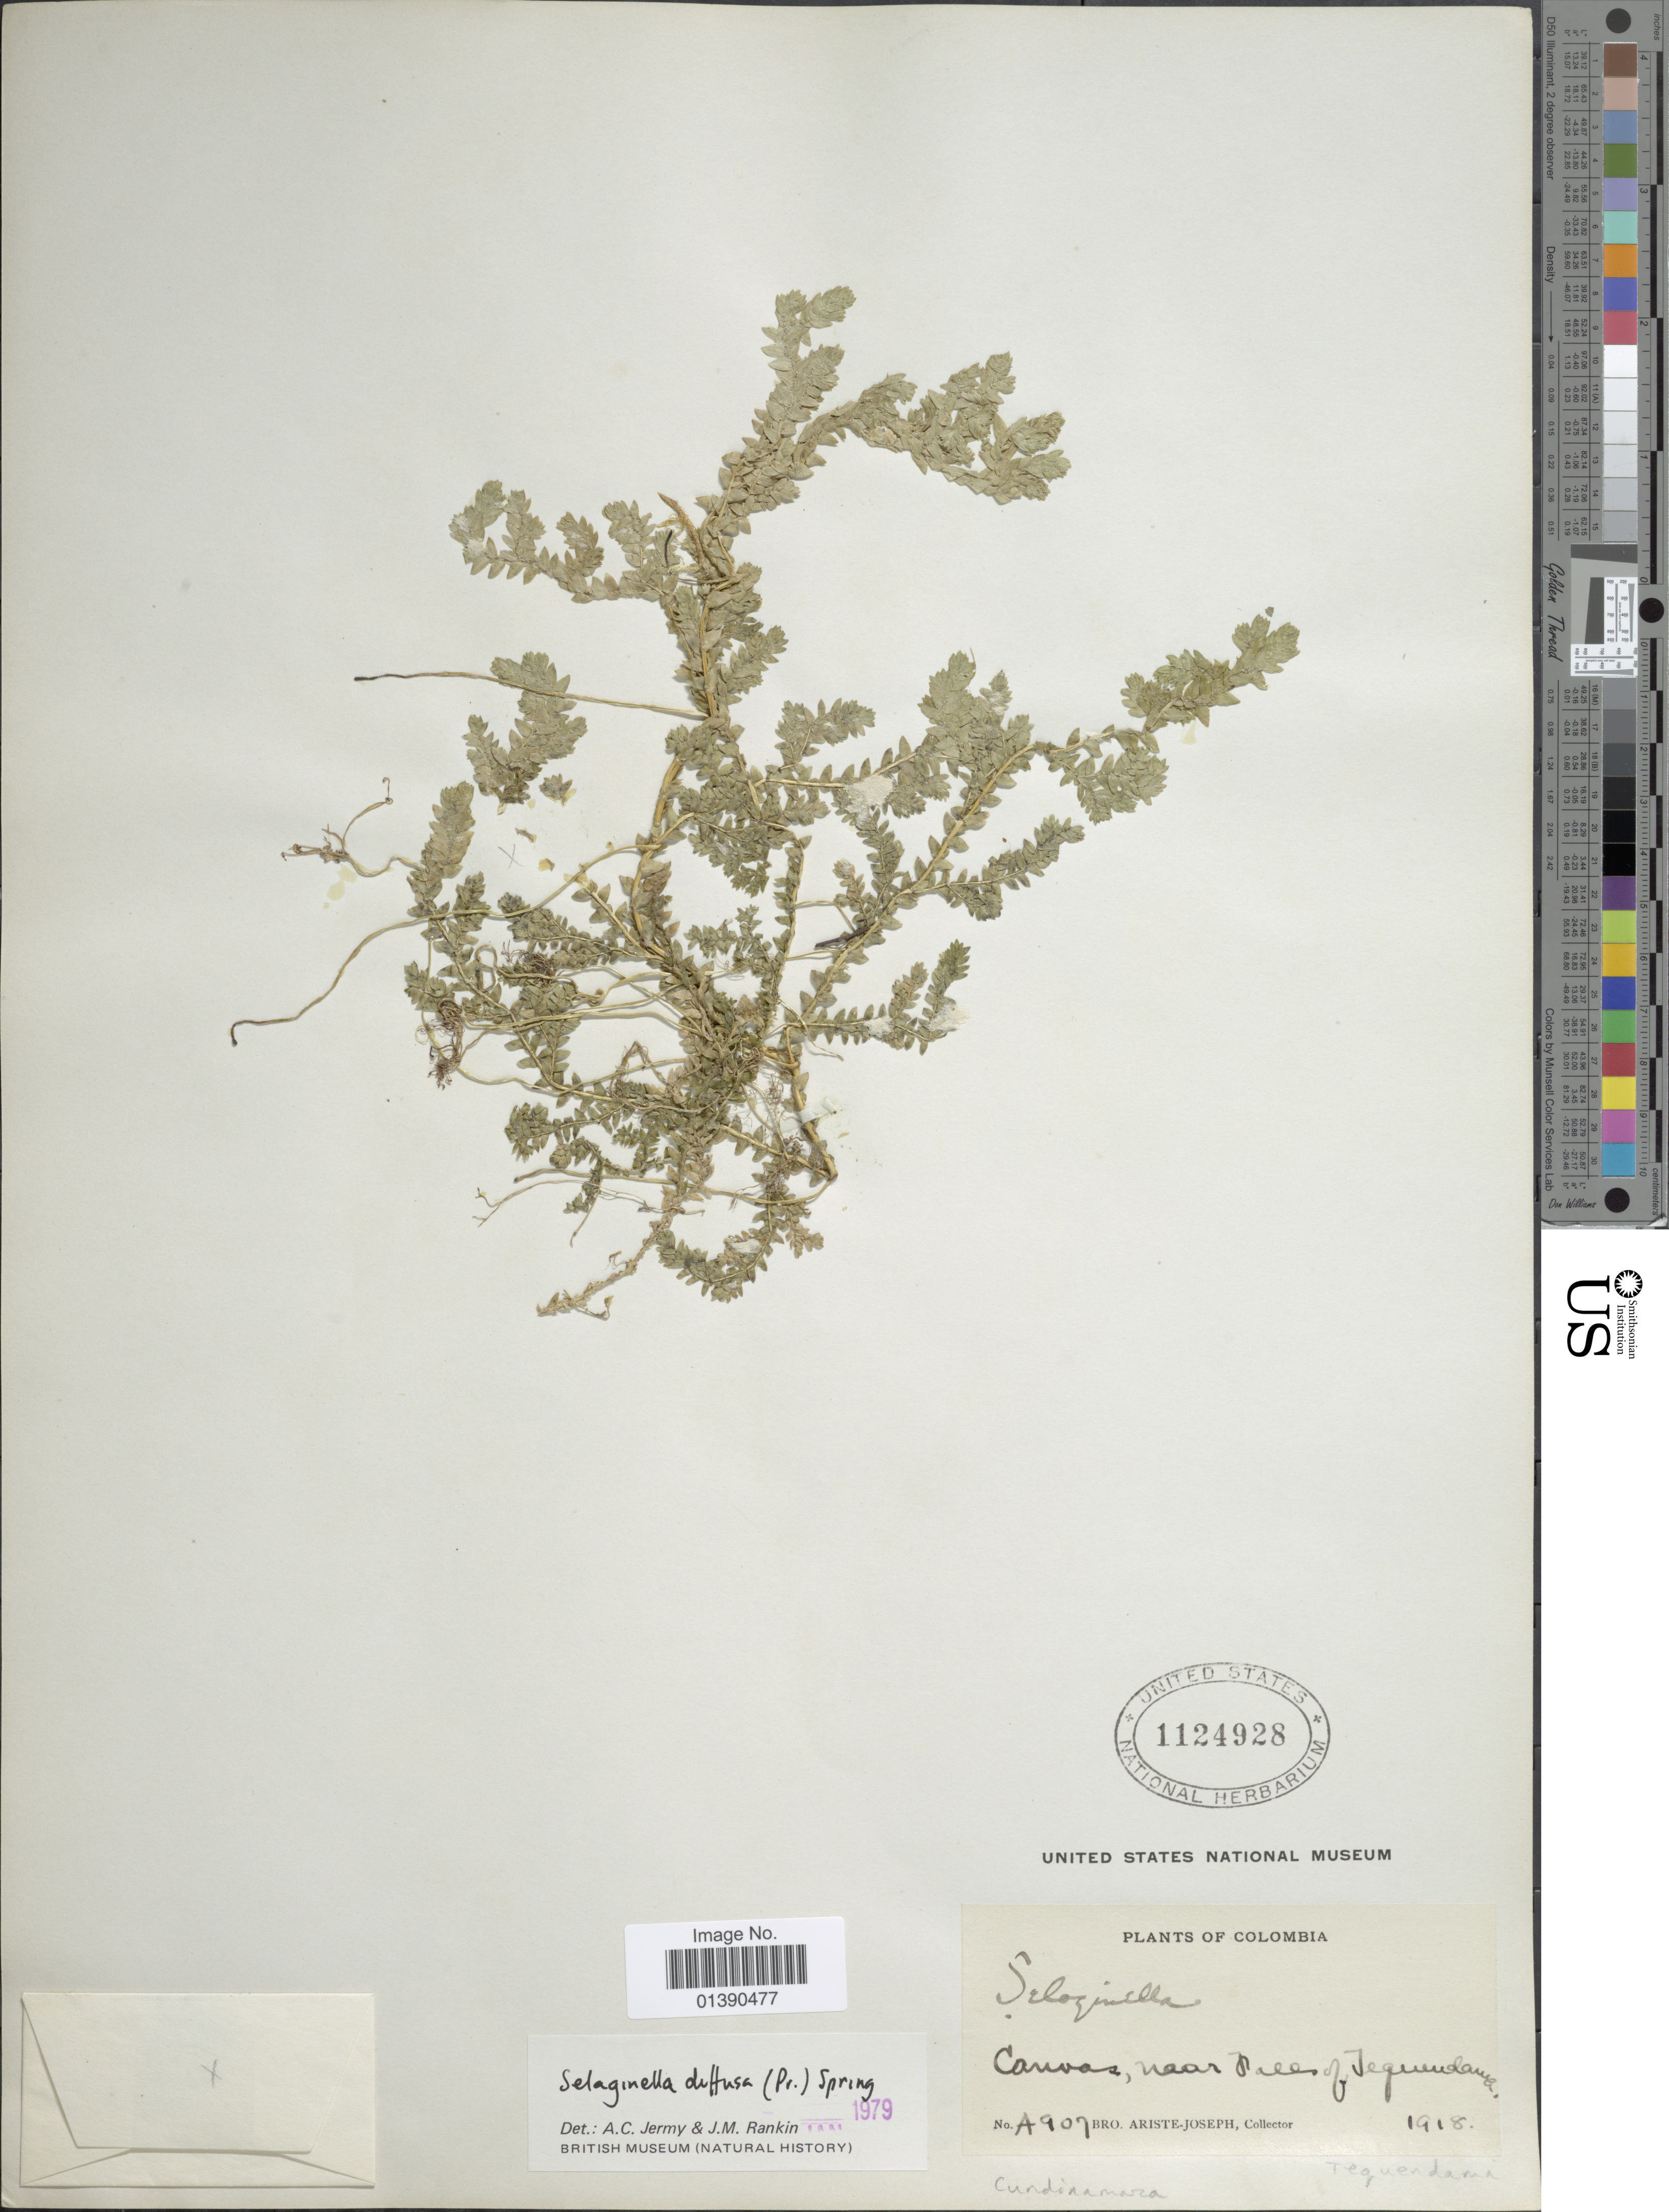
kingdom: Plantae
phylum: Tracheophyta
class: Lycopodiopsida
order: Selaginellales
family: Selaginellaceae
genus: Selaginella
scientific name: Selaginella diffusa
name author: (C. Presl) Spring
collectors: Bro. Ariste-Joseph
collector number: A 907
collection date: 1918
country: Colombia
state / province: Cundinamarca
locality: Canoas, near Falls of Tequendama.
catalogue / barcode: US 1124928